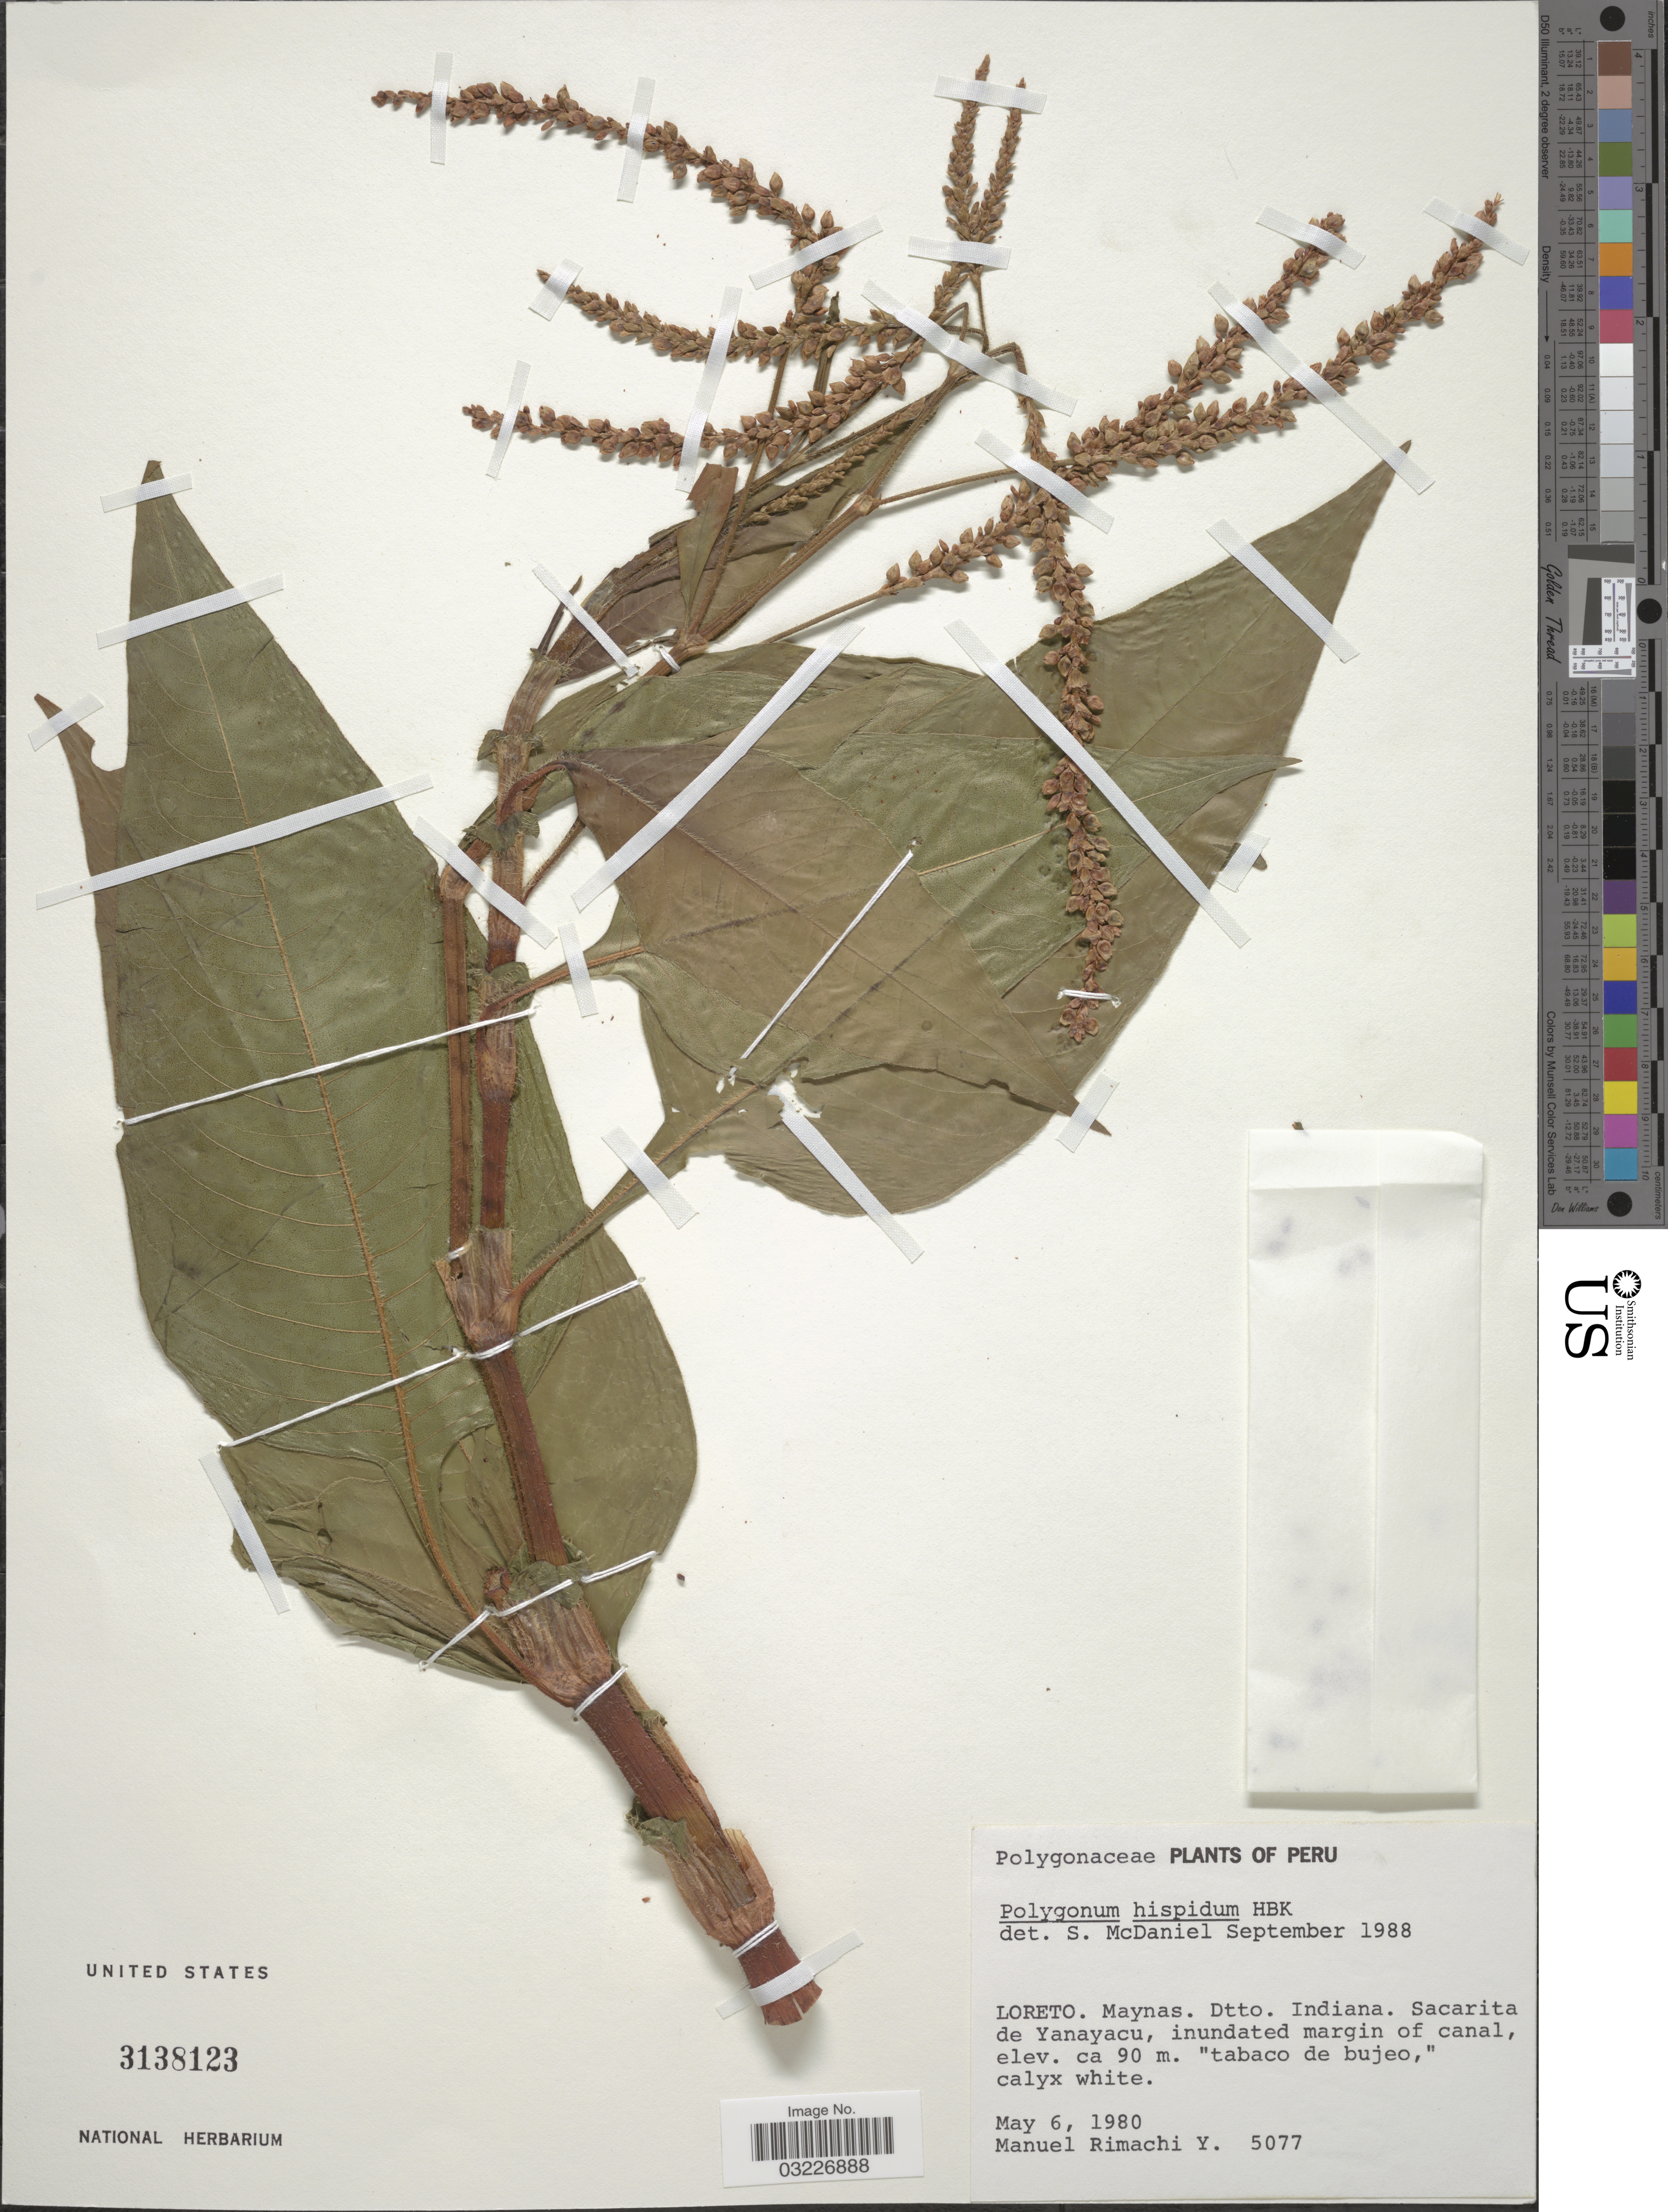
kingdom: Plantae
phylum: Tracheophyta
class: Magnoliopsida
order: Caryophyllales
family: Polygonaceae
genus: Polygonum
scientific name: Polygonum hispidum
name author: Kunth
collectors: M. Rimachi Y.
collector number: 5077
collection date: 1980-05-06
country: Peru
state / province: Loreto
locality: Maynas. Dtto. Indiana. Sacarita de Yanayacu.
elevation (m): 90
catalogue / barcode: US 3138123